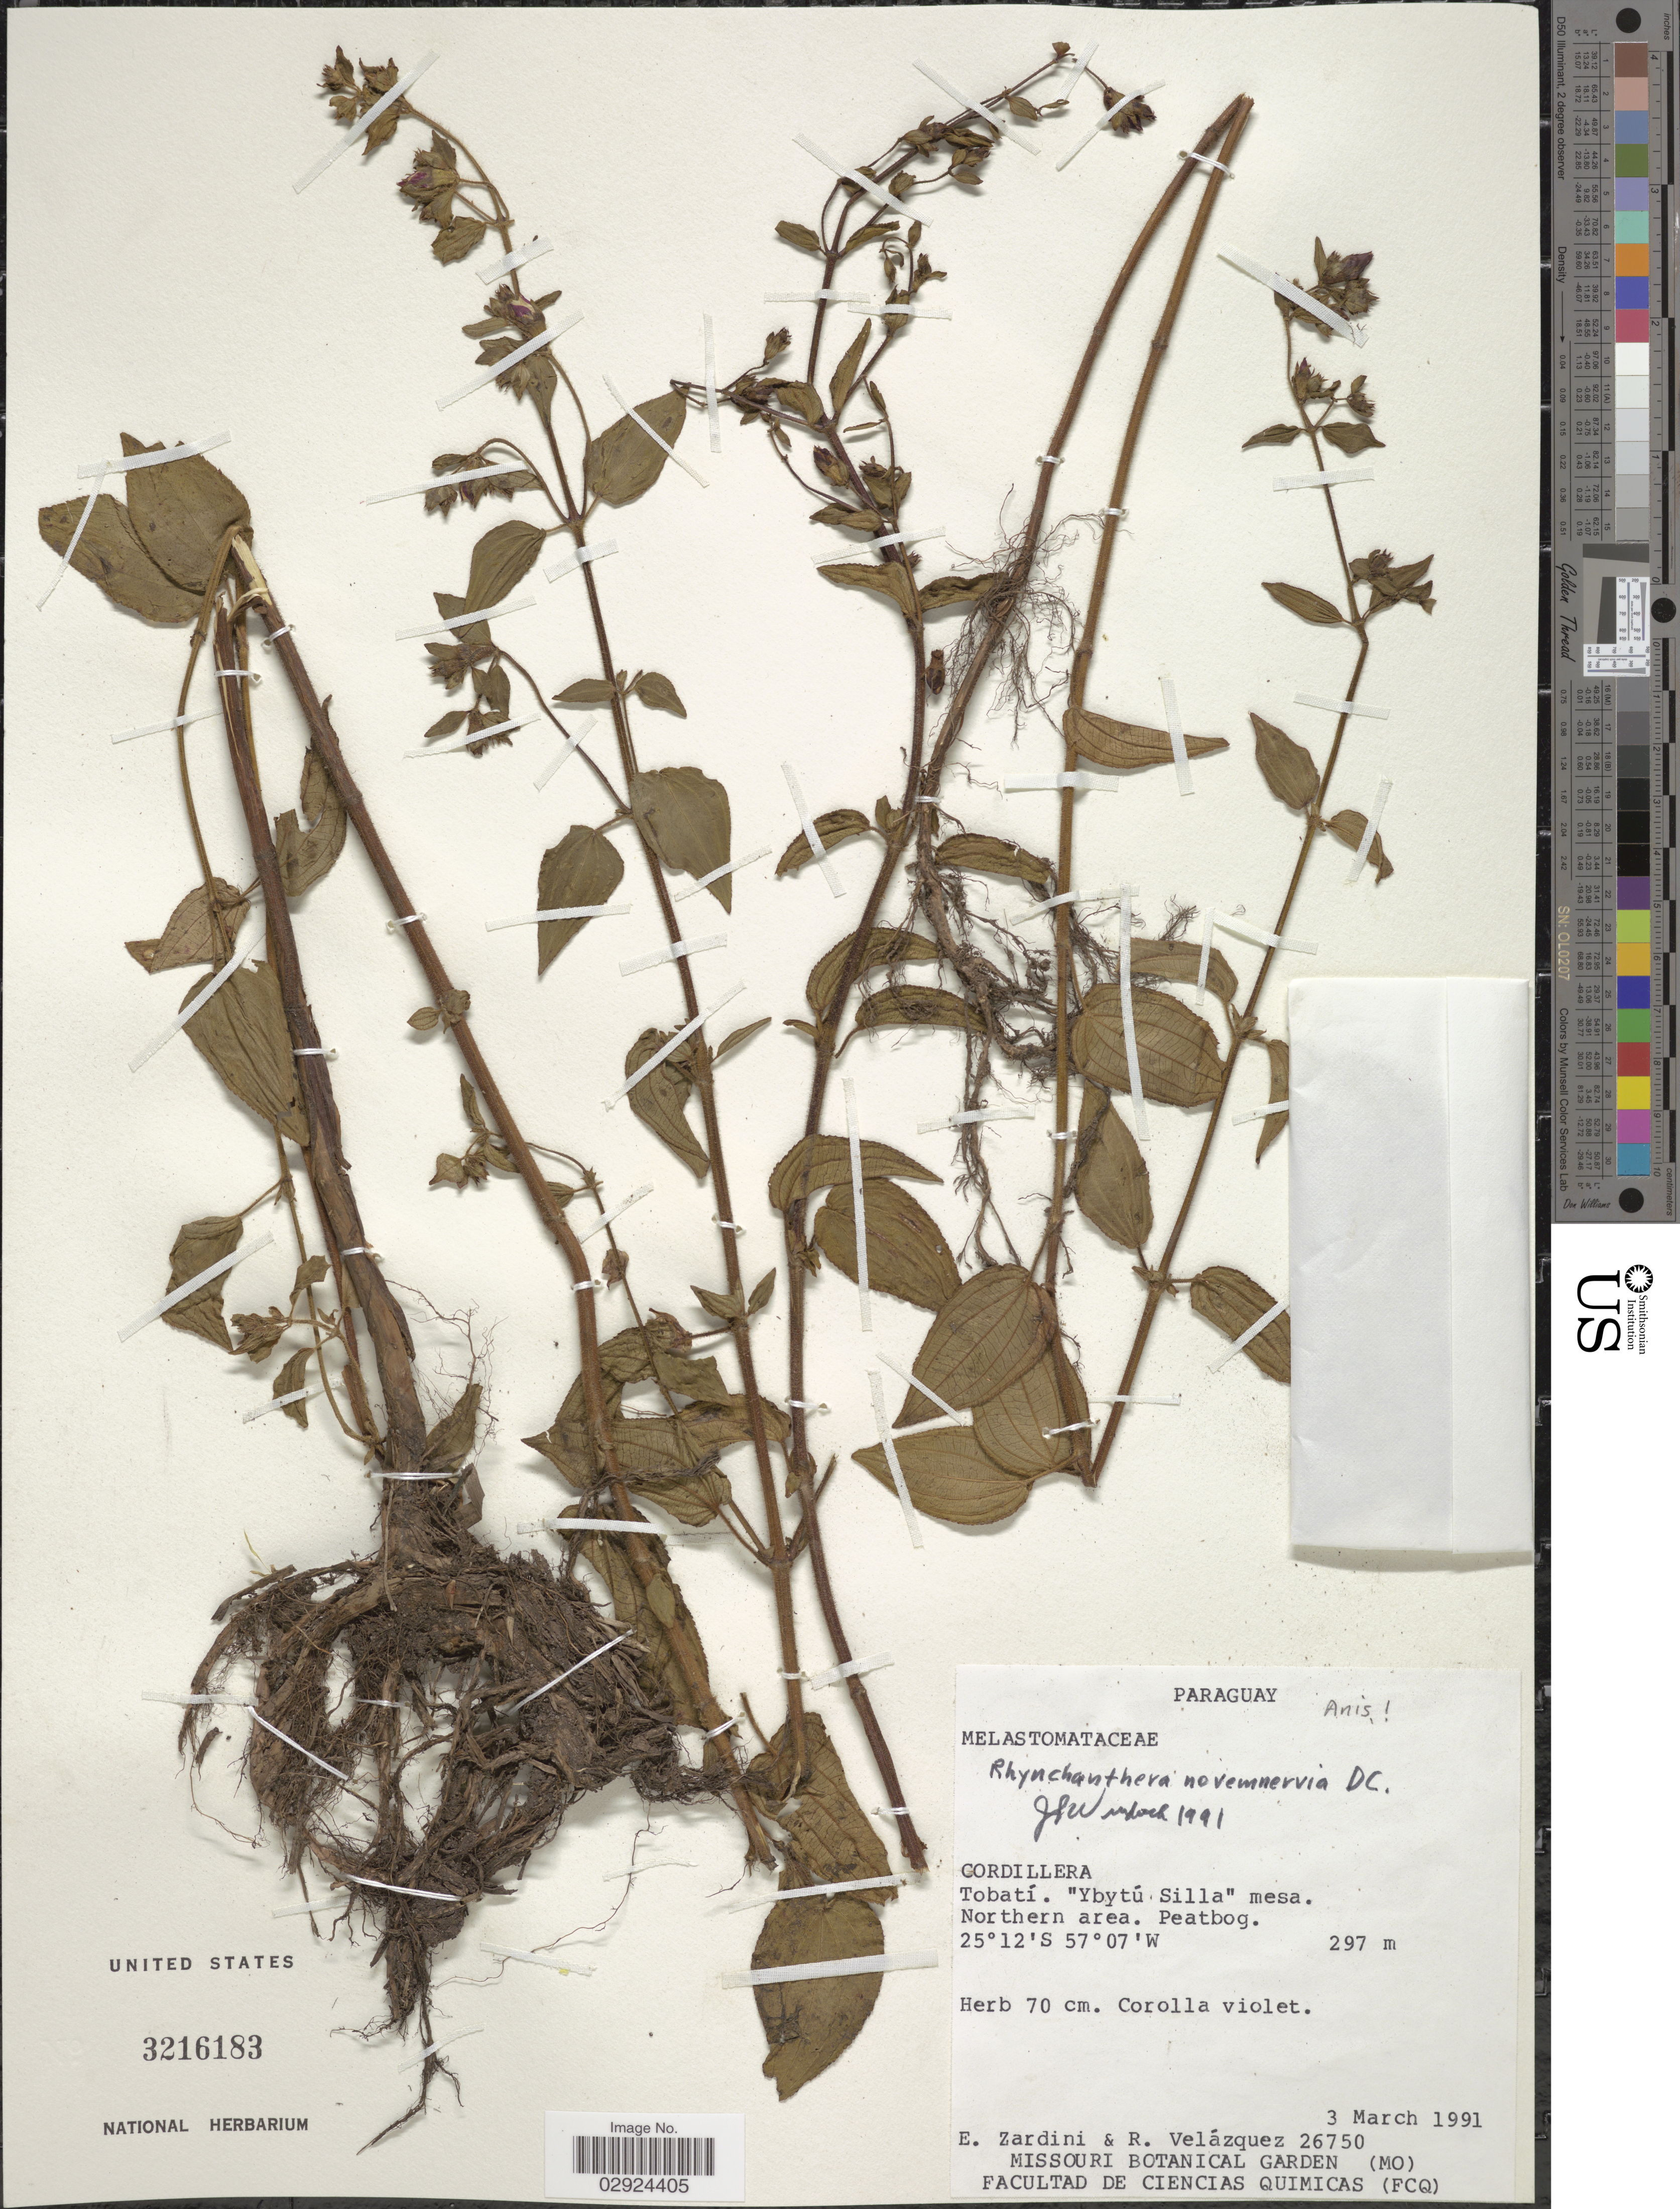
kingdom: Plantae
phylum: Tracheophyta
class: Magnoliopsida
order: Myrtales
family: Melastomataceae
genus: Rhynchanthera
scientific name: Rhynchanthera novemnervia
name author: DC.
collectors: E. Zardini & R. Velázquez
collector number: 26750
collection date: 1991-03-03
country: Paraguay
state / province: Cordillera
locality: Tobatí, "Ybytú Silla" mesa, Northern area.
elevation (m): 297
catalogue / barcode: US 3216183